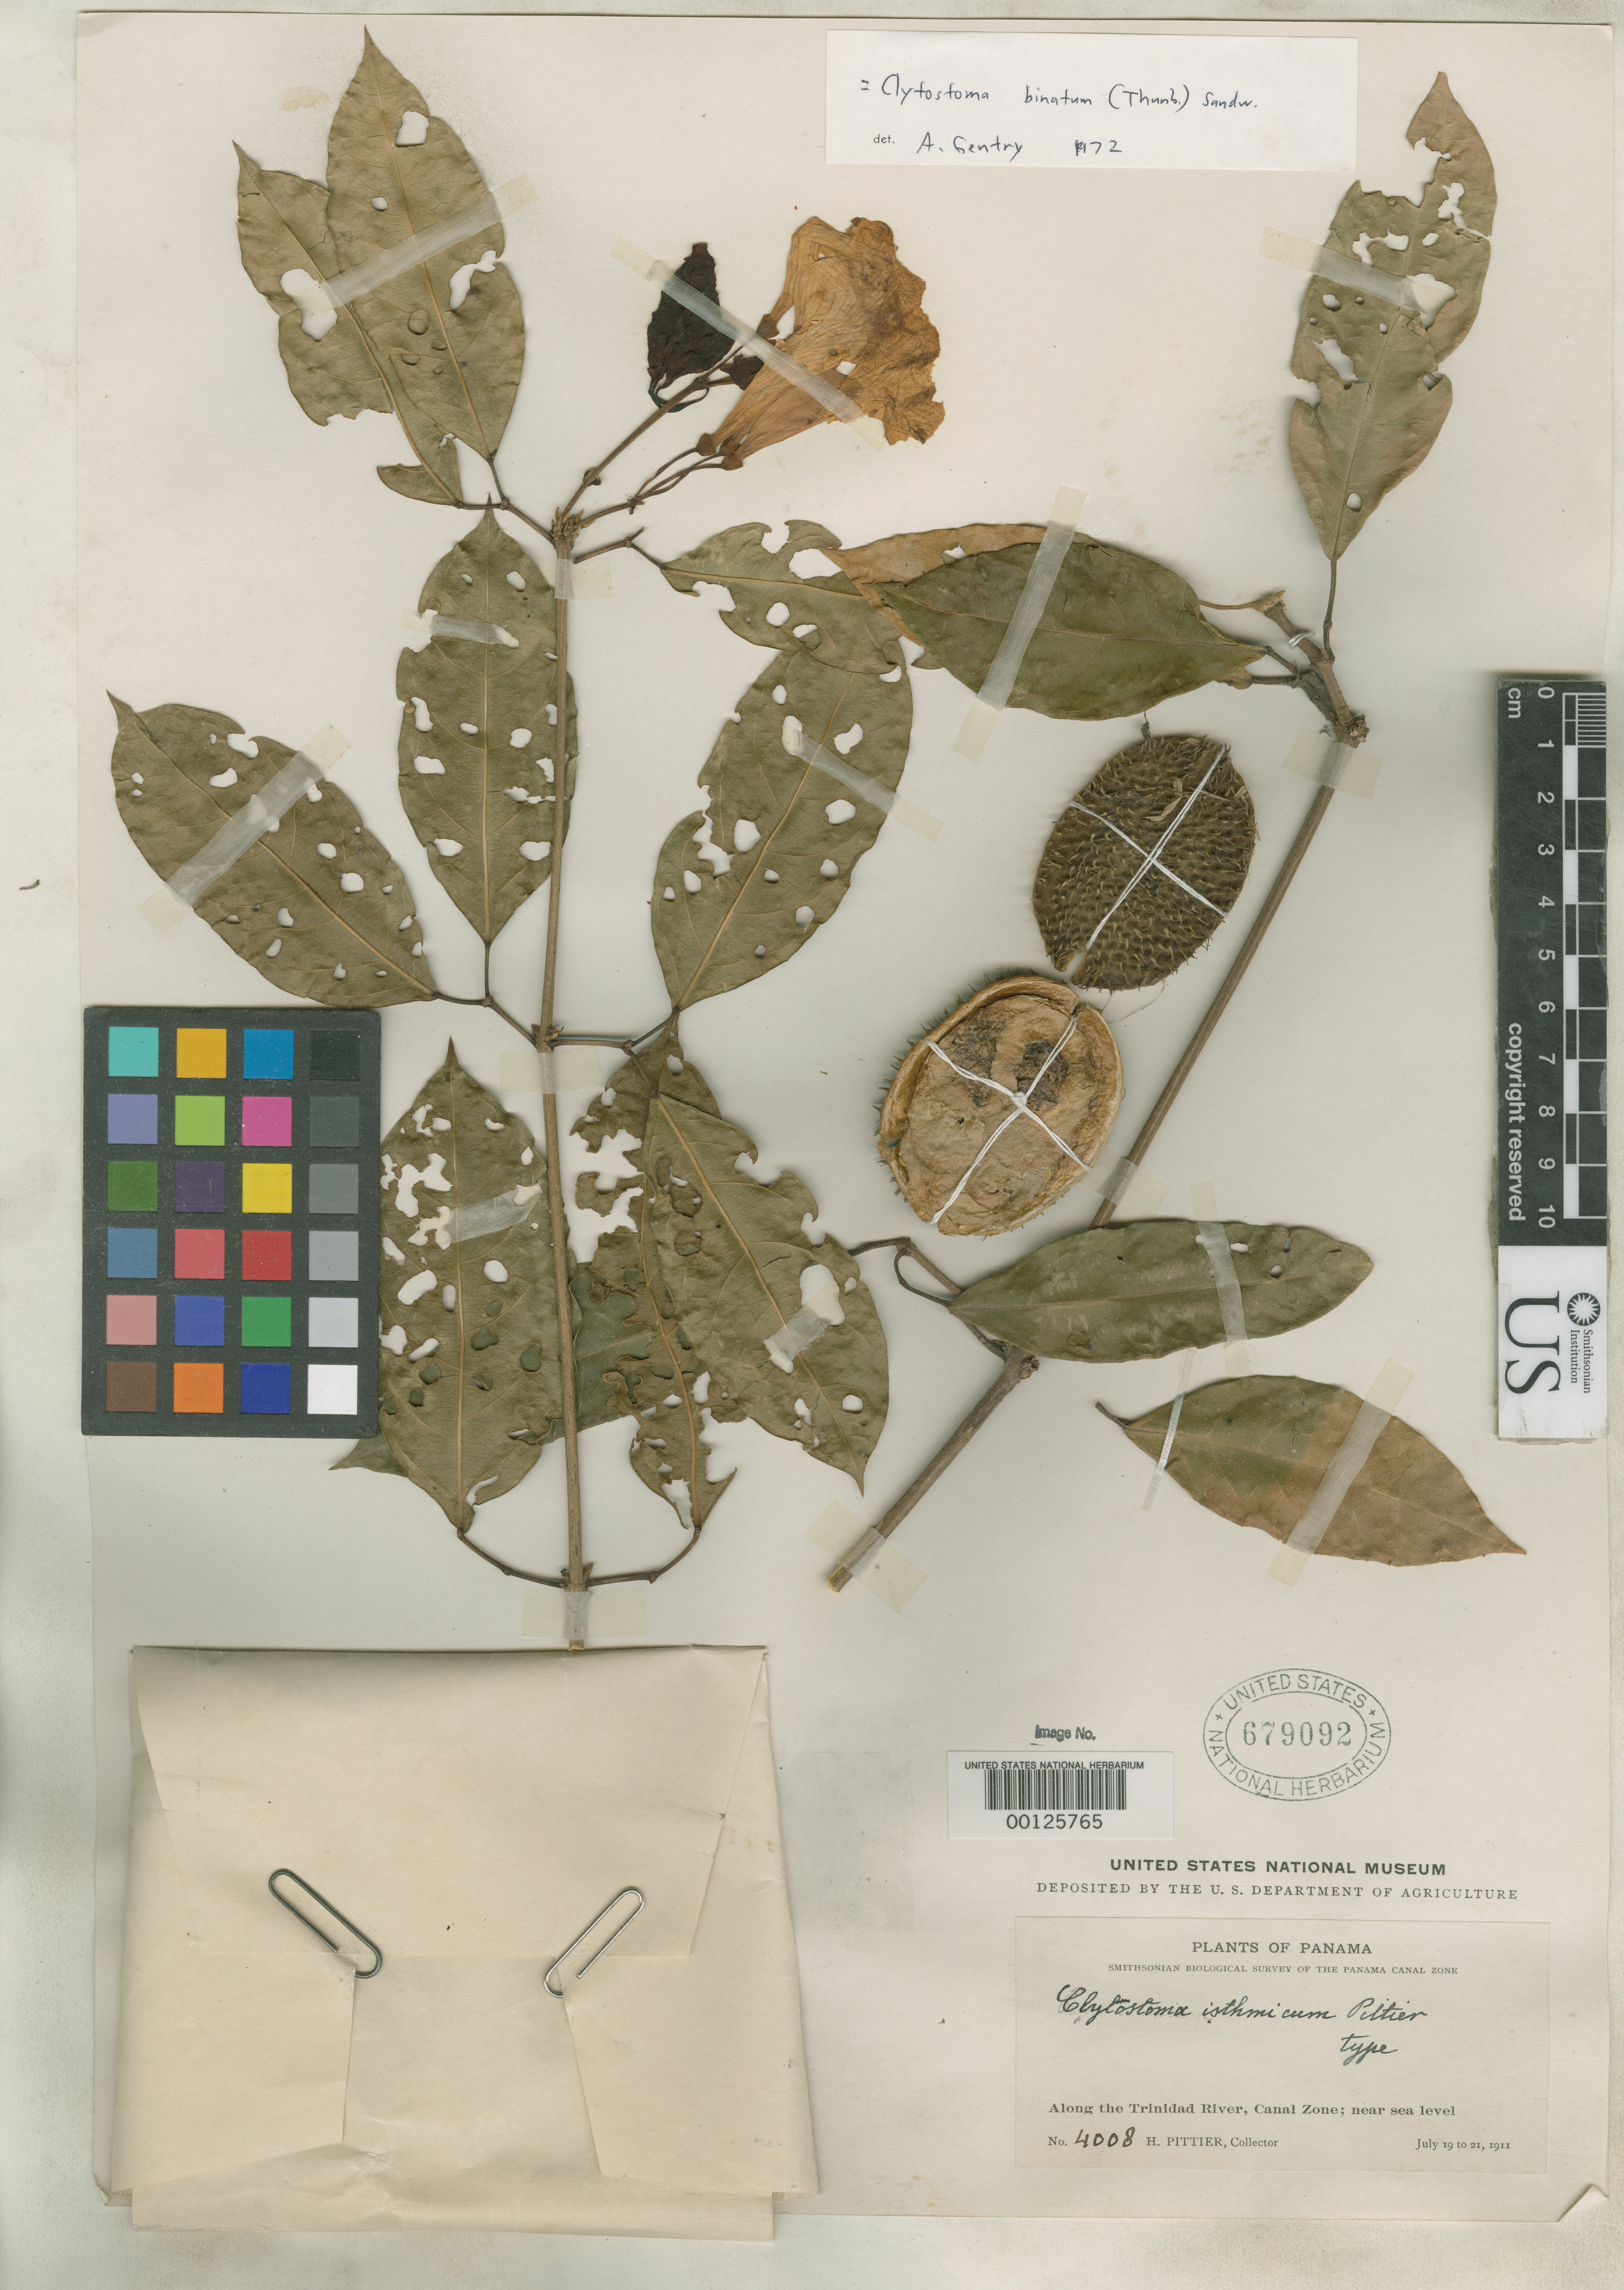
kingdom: Plantae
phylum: Tracheophyta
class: Magnoliopsida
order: Lamiales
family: Bignoniaceae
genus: Clytostoma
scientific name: Clytostoma isthmicum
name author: Pittier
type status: Holotype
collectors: H. F. Pittier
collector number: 4008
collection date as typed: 19 Jul 1911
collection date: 1911-07-19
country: Panama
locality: Along Trinidad River.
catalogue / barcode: US 679092